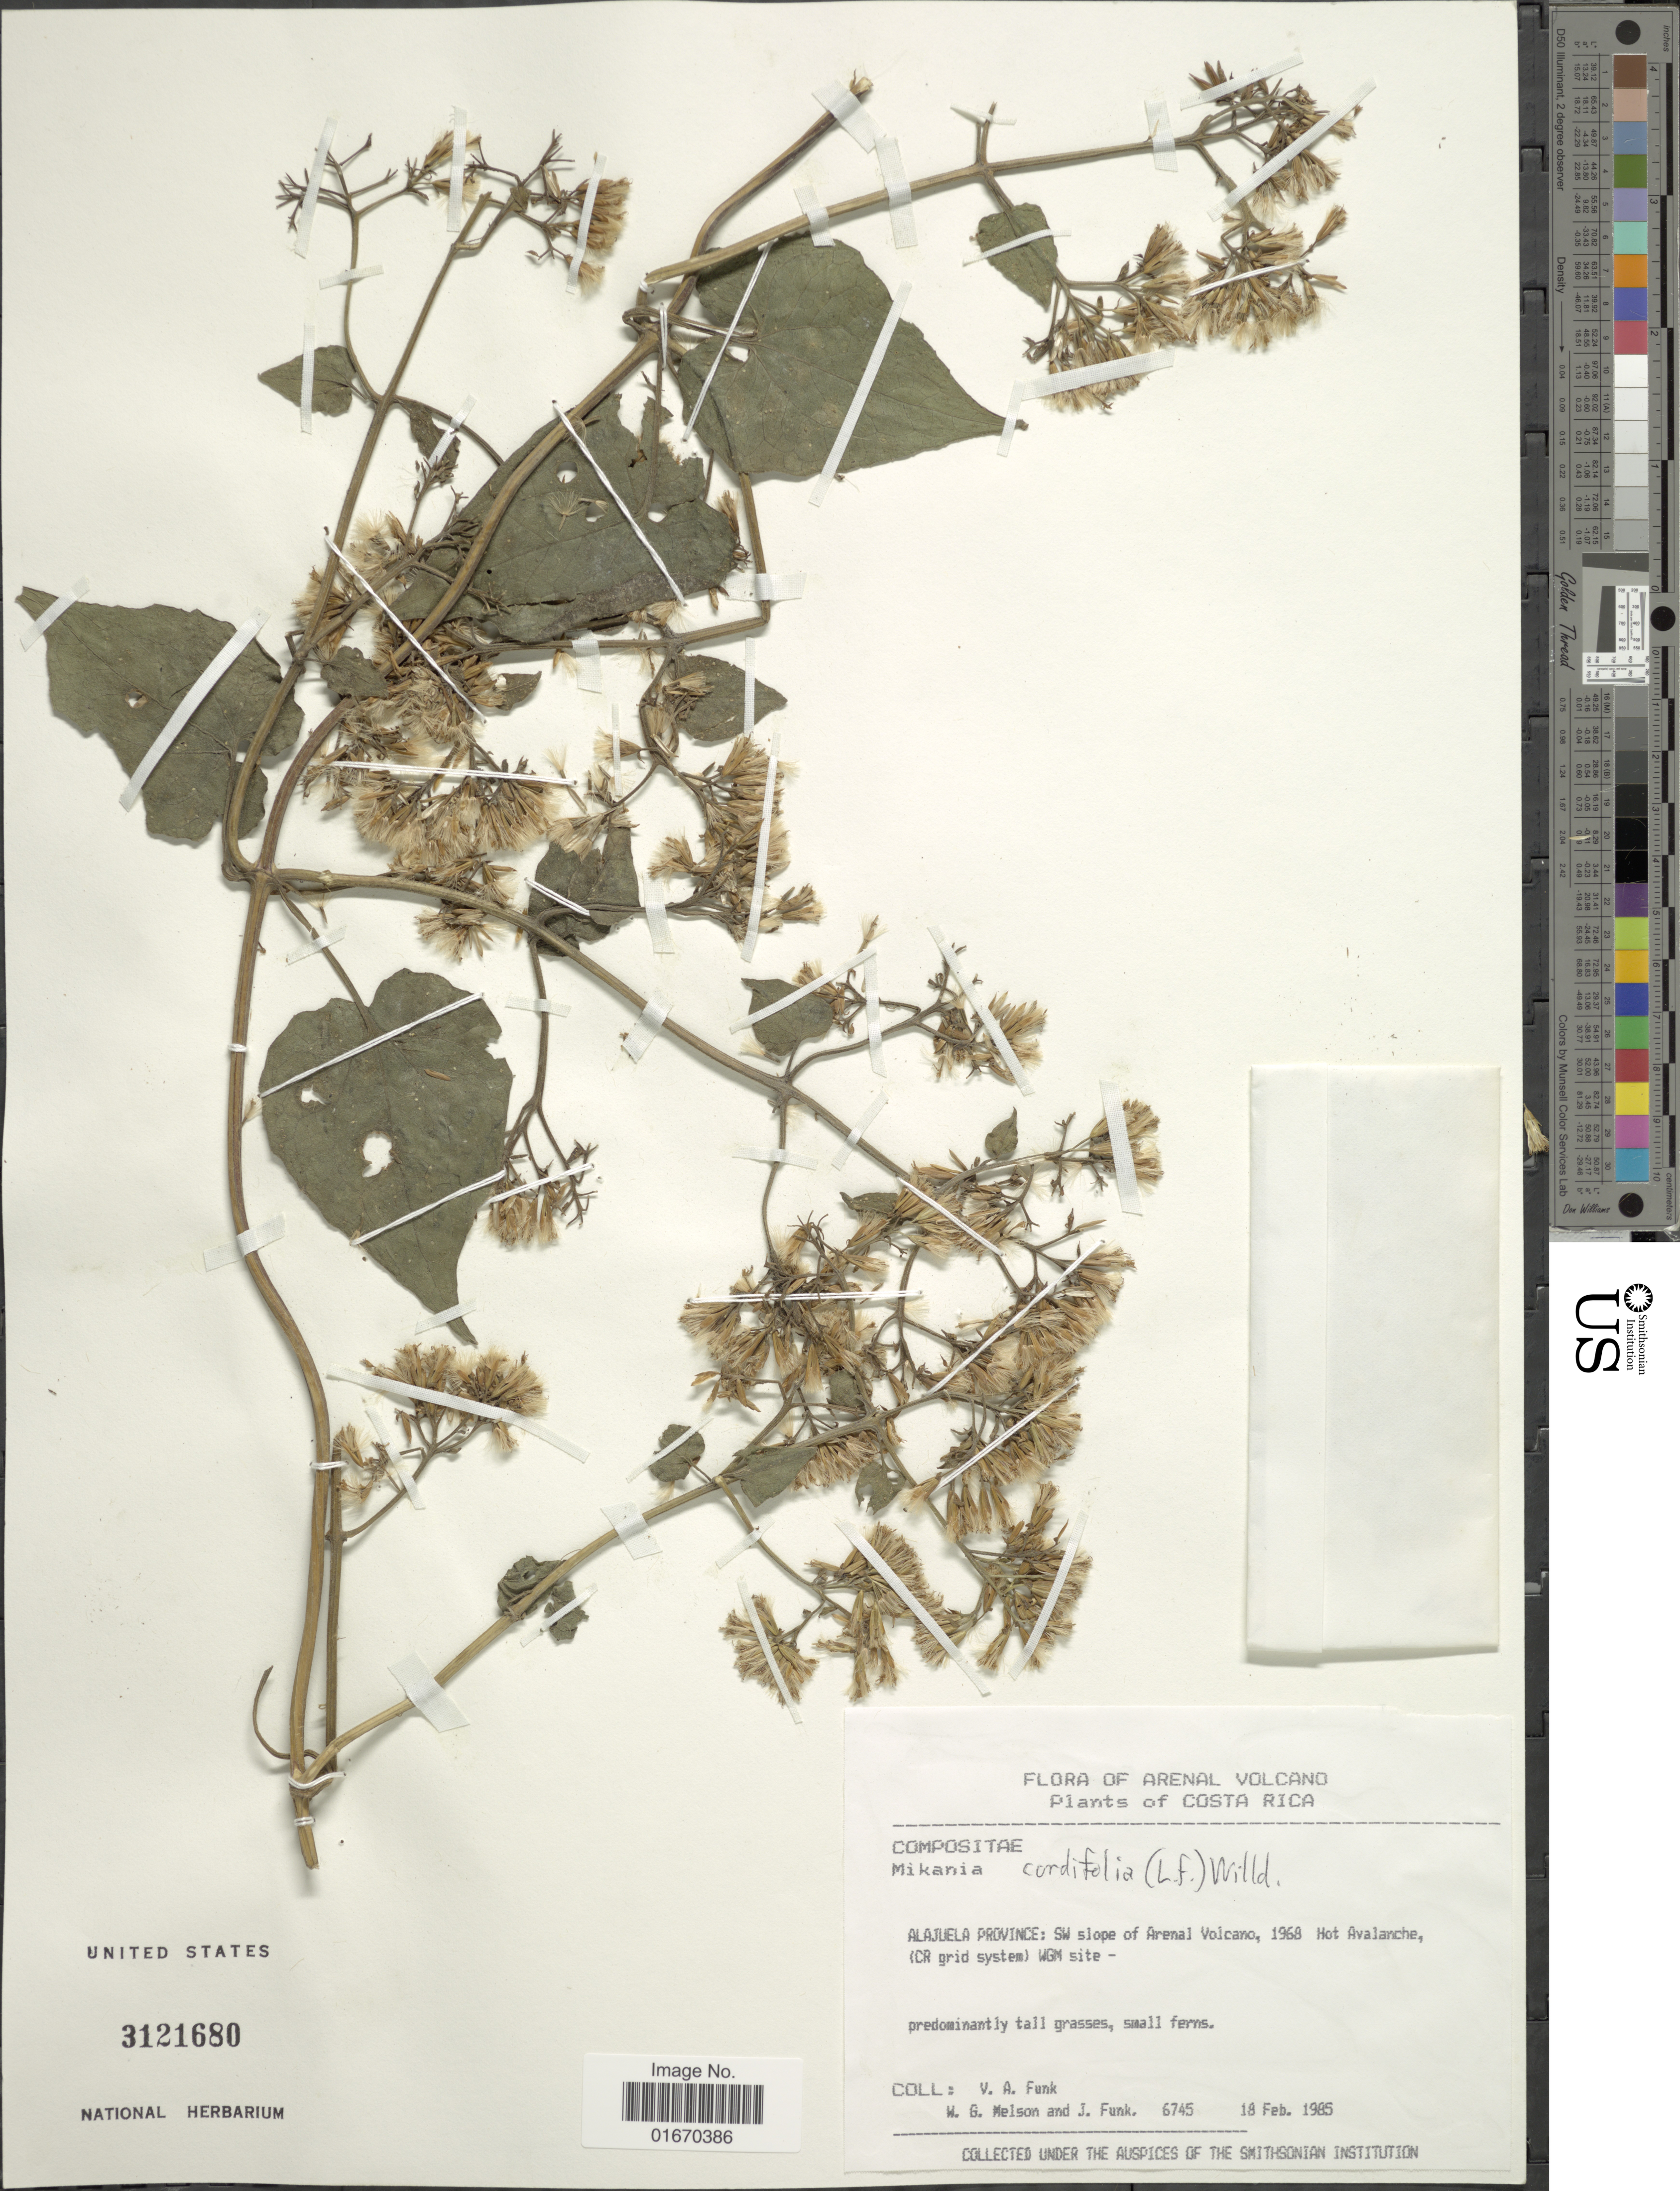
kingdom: Plantae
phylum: Tracheophyta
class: Magnoliopsida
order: Asterales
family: Asteraceae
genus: Mikania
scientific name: Mikania cordifolia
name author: Kunth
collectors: V. Funk, W. Melson & J. Funk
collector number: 6745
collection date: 1985-02-18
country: Costa Rica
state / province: Alajuela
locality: SW slope of Arenal Volcano, 1968 Hot Avalarche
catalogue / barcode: US 3121680